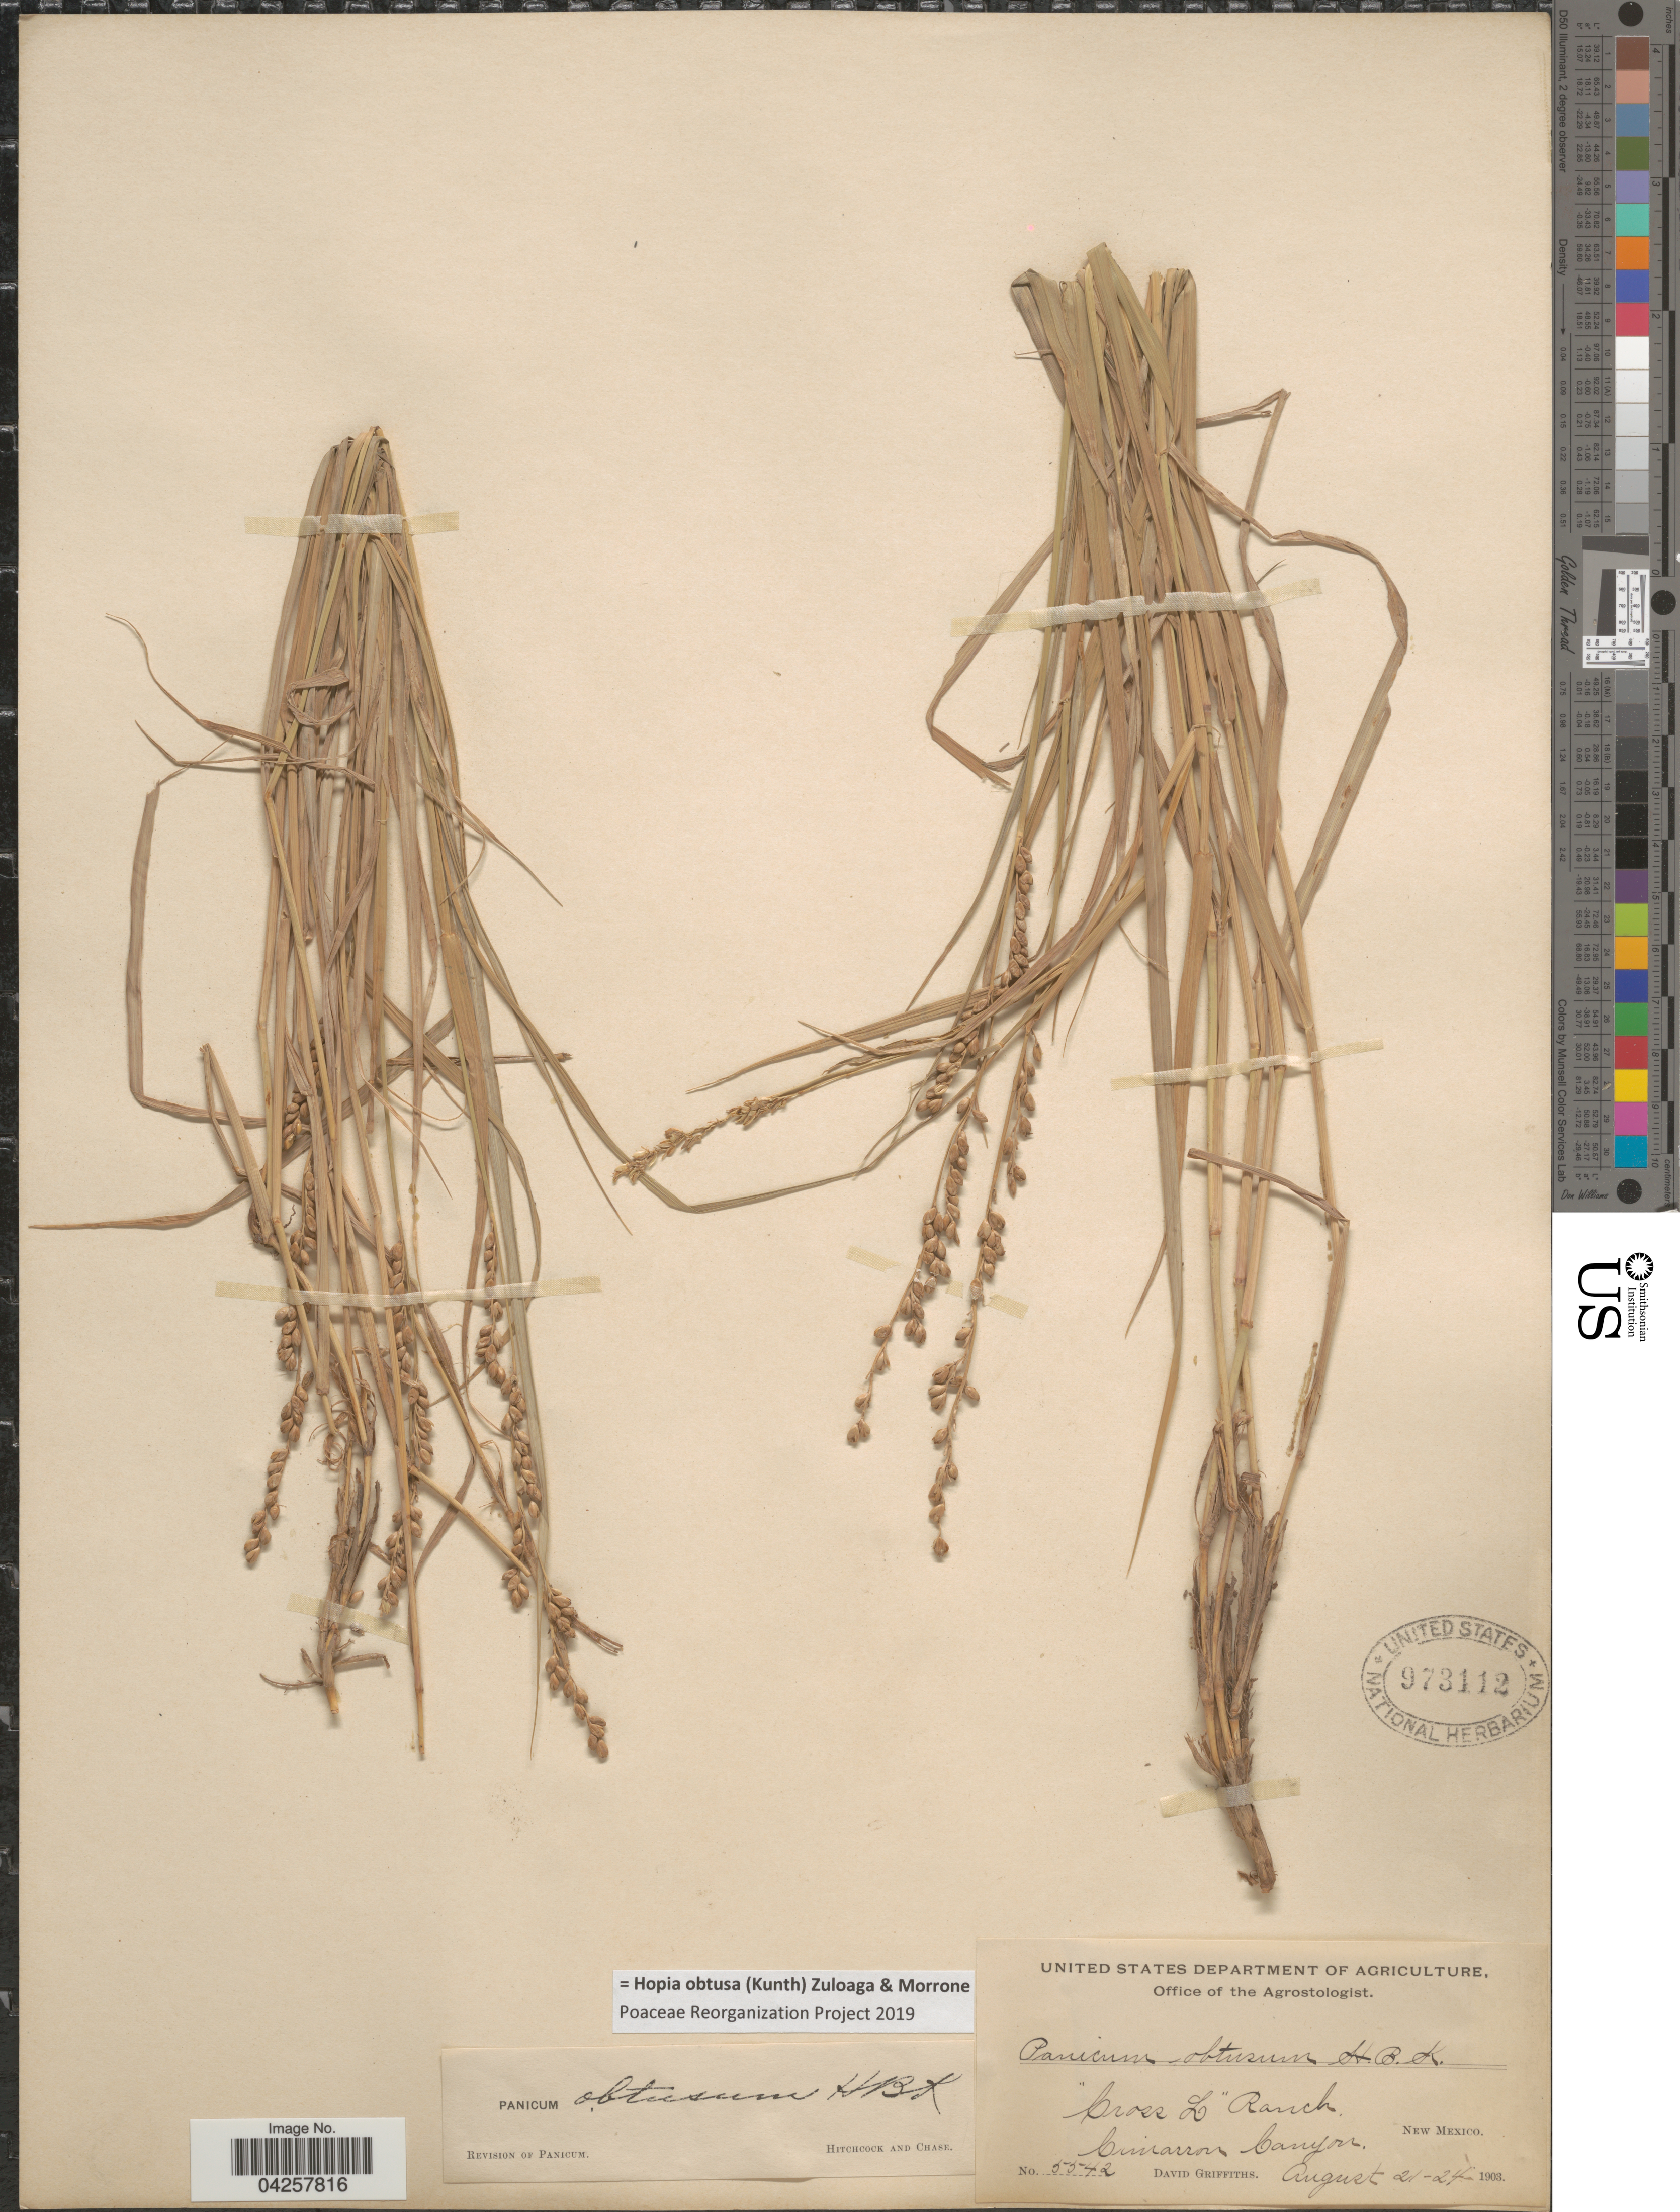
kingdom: Plantae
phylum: Tracheophyta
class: Liliopsida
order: Poales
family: Poaceae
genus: Hopia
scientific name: Hopia obtusa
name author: (Kunth) Zuloaga & Morrone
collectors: D. Griffiths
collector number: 5542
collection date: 1903-08-21/1903-08-24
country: United States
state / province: New Mexico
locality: Cross L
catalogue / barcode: US 973112